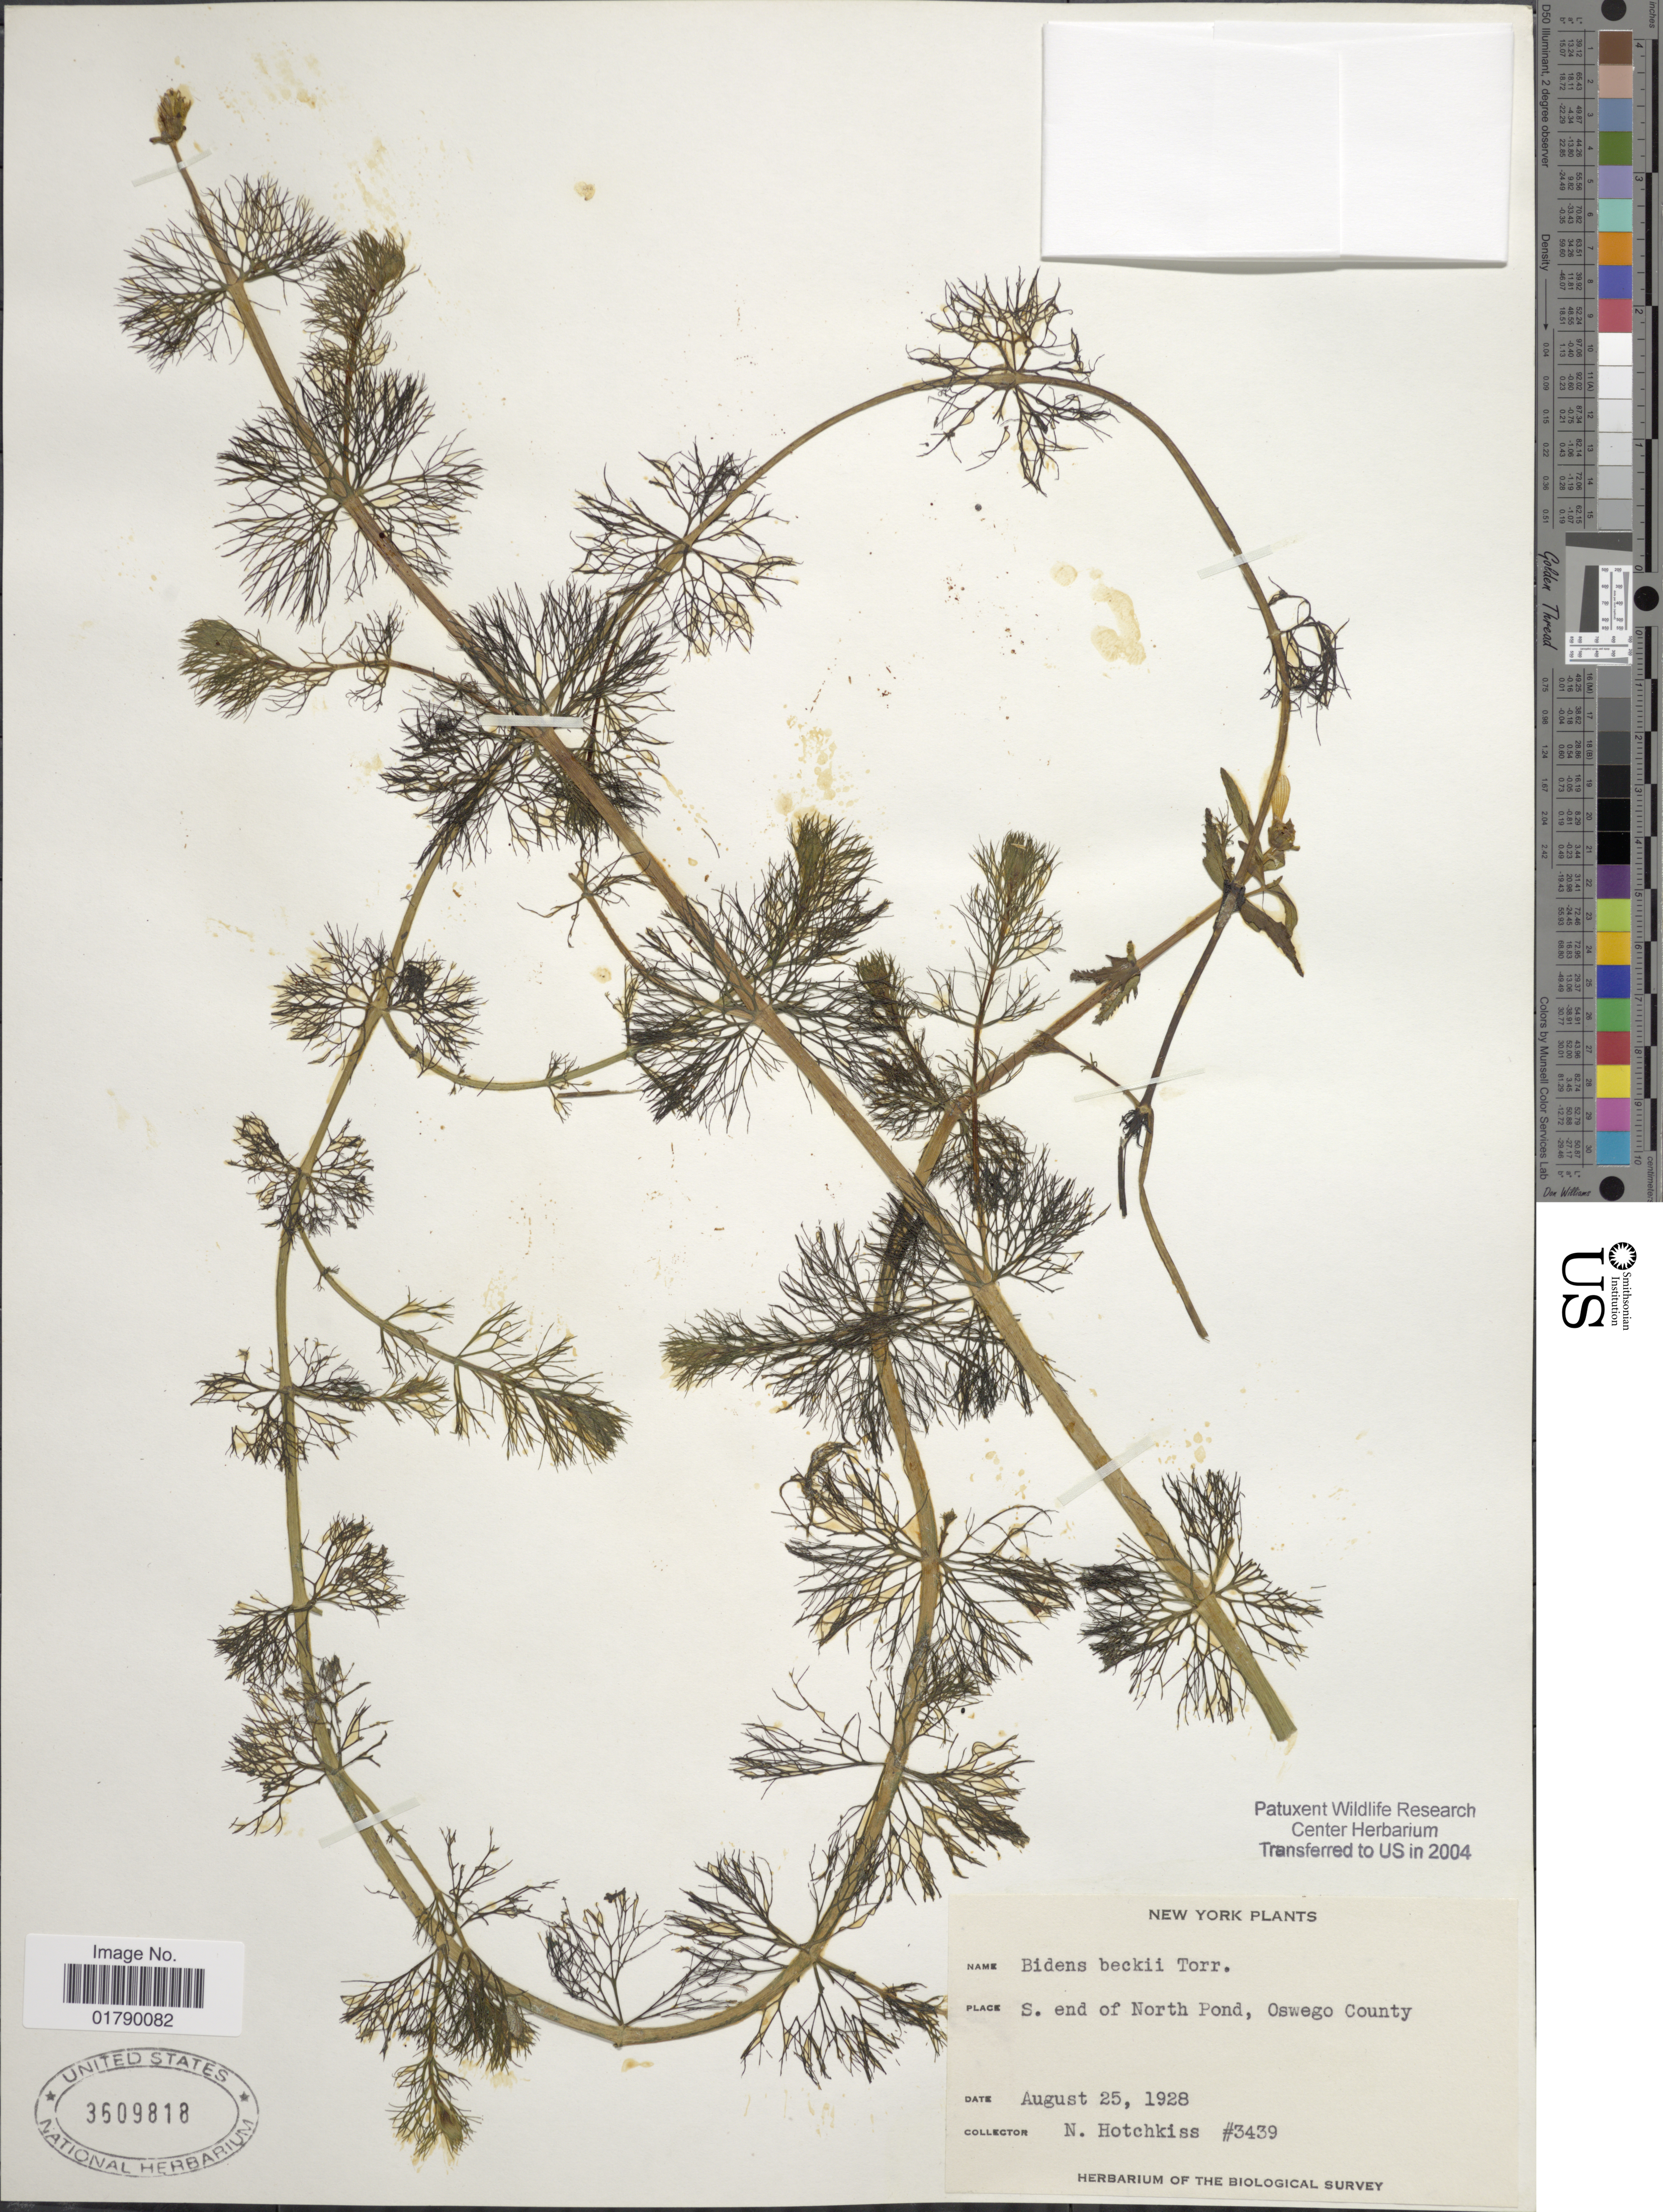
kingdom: Plantae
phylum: Tracheophyta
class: Magnoliopsida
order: Asterales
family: Asteraceae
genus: Megalodonta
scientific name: Megalodonta sp.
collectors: N. Hotchkiss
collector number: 3439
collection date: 1928-08-25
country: United States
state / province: New York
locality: S. end of North Pond, Oswego County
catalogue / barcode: US 3609818